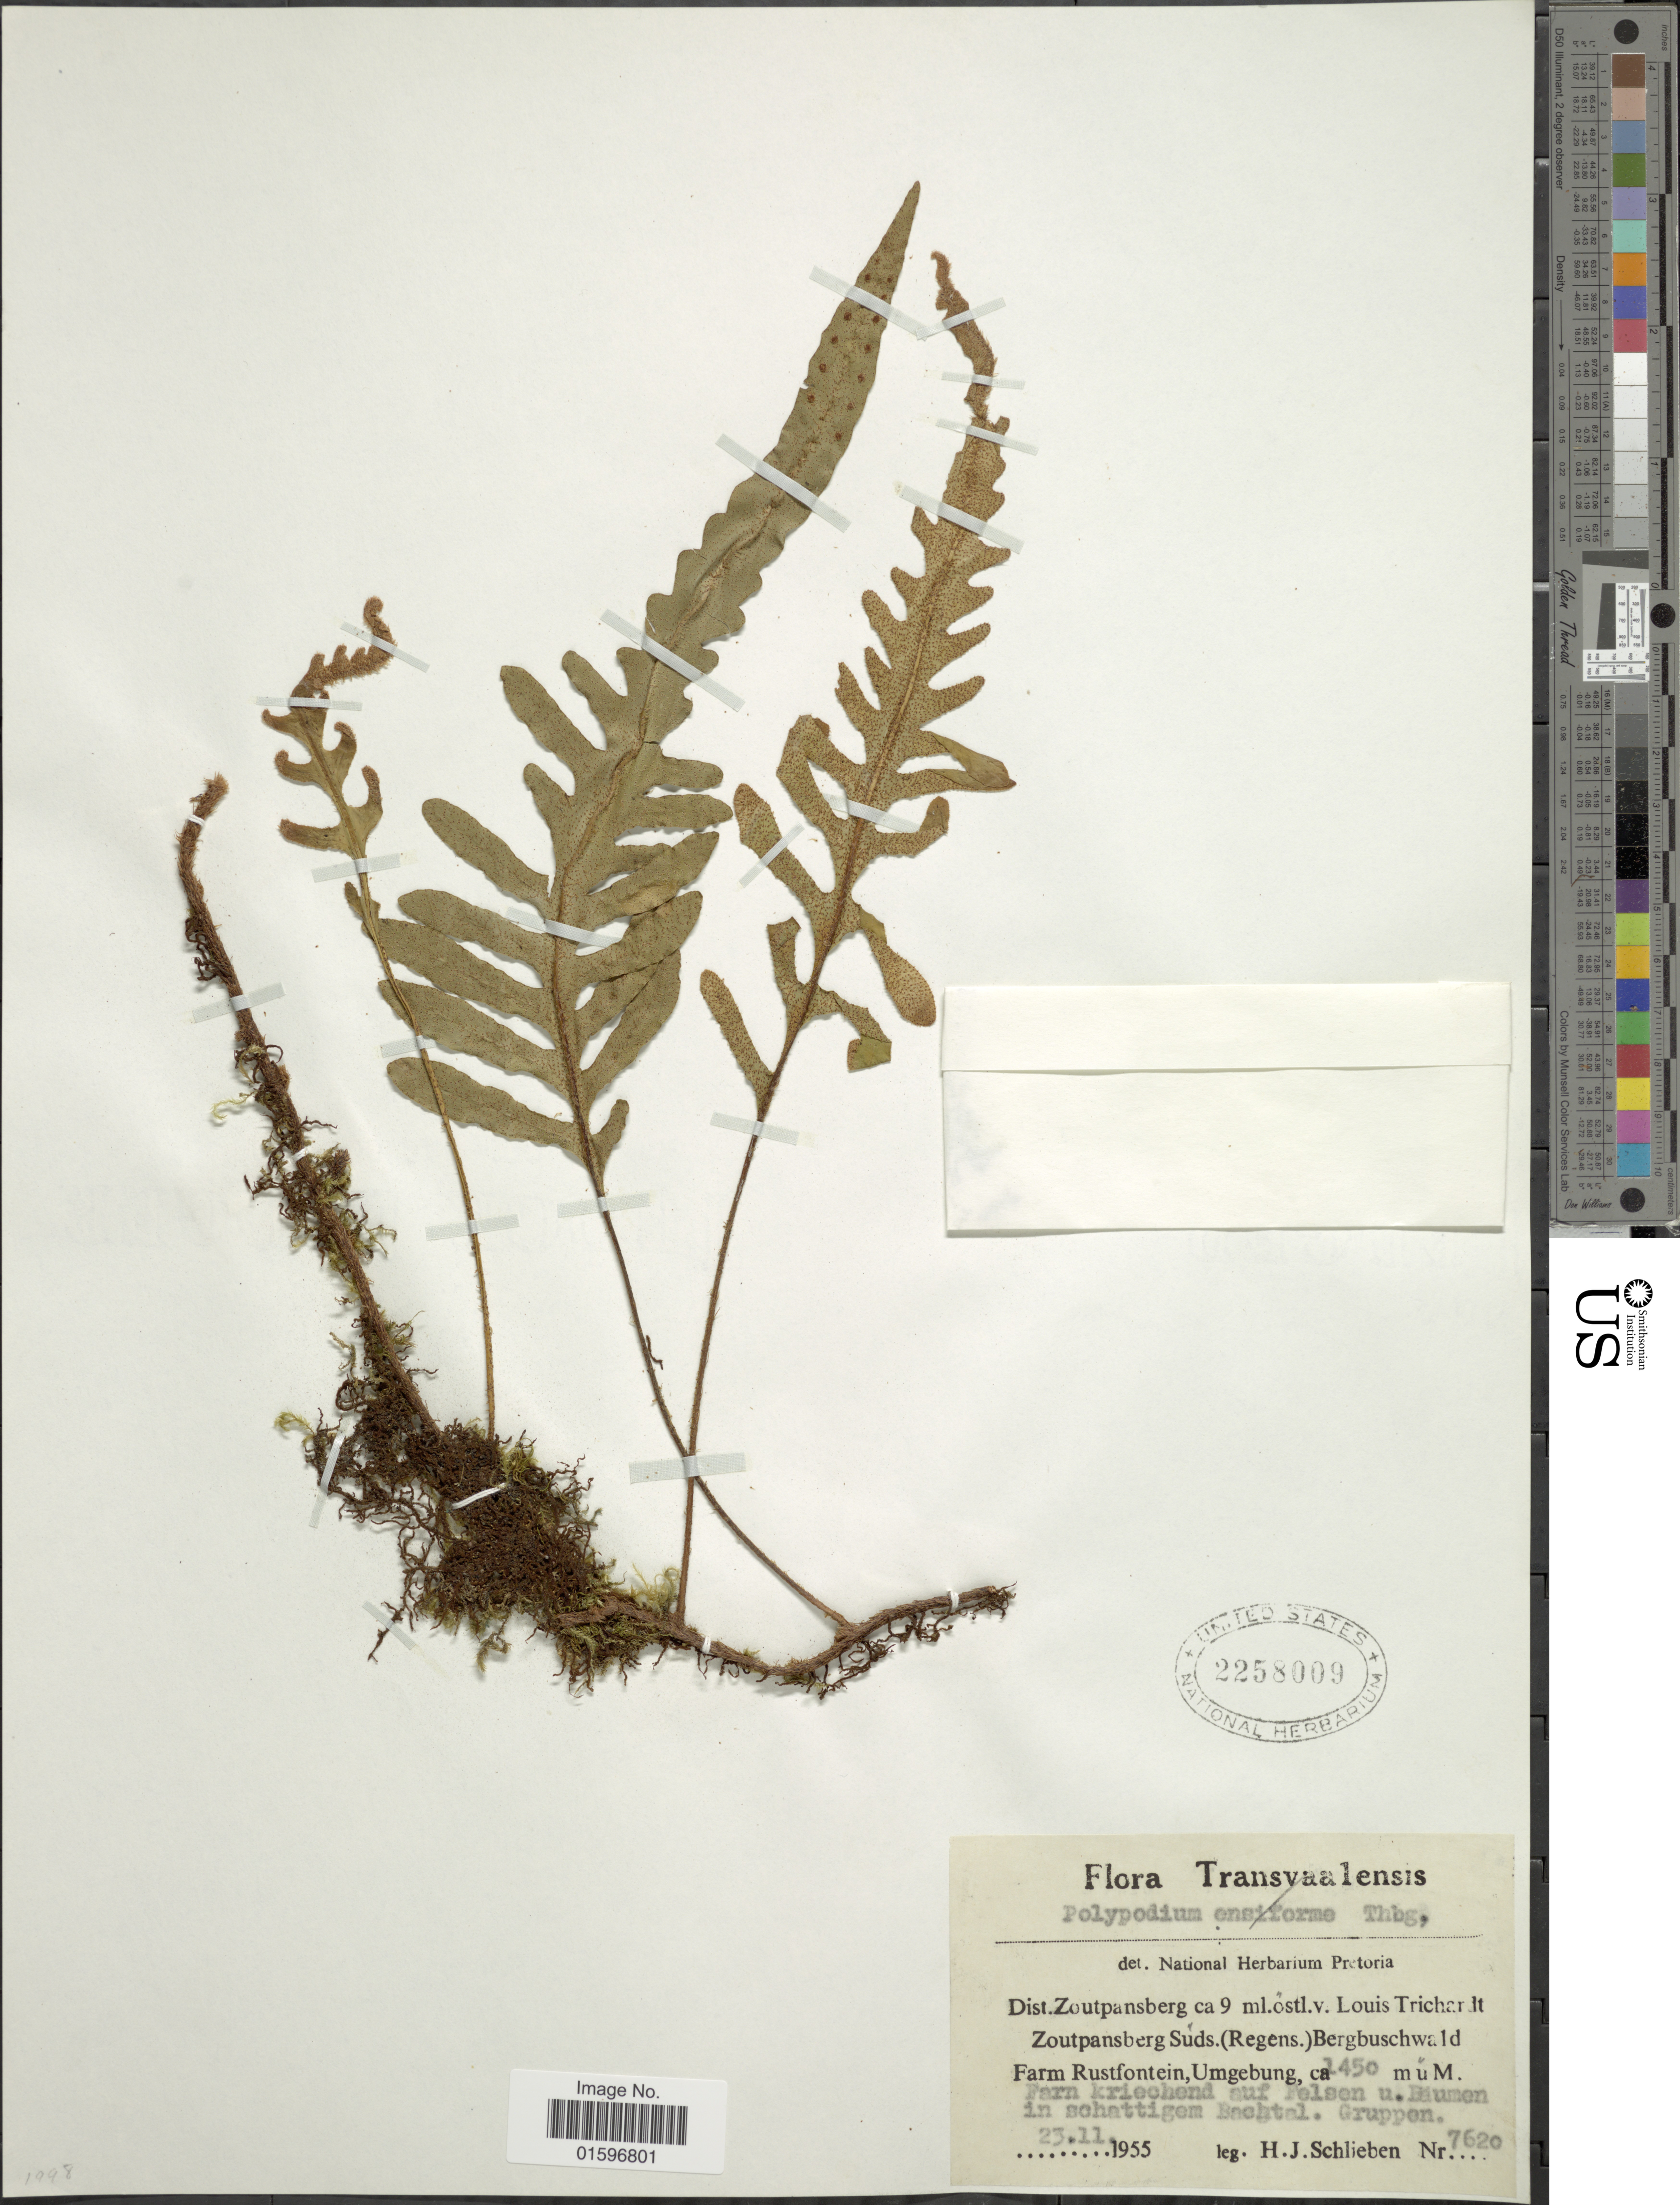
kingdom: Plantae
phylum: Tracheophyta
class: Polypodiopsida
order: Polypodiales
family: Polypodiaceae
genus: Polypodium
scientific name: Polypodium sp.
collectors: H. J. Schlieben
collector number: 7620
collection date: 1955-11-23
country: South Africa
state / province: Limpopo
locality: Transavaalensis, Dit. Zoutpansberg ca 9 ml.ostl.v. Louis Trichardt. Zoutpansberg Suds. (Regens.) Bergbushwald. Farm Rusfontein, Umgebung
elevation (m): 1450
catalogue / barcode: US 2258009